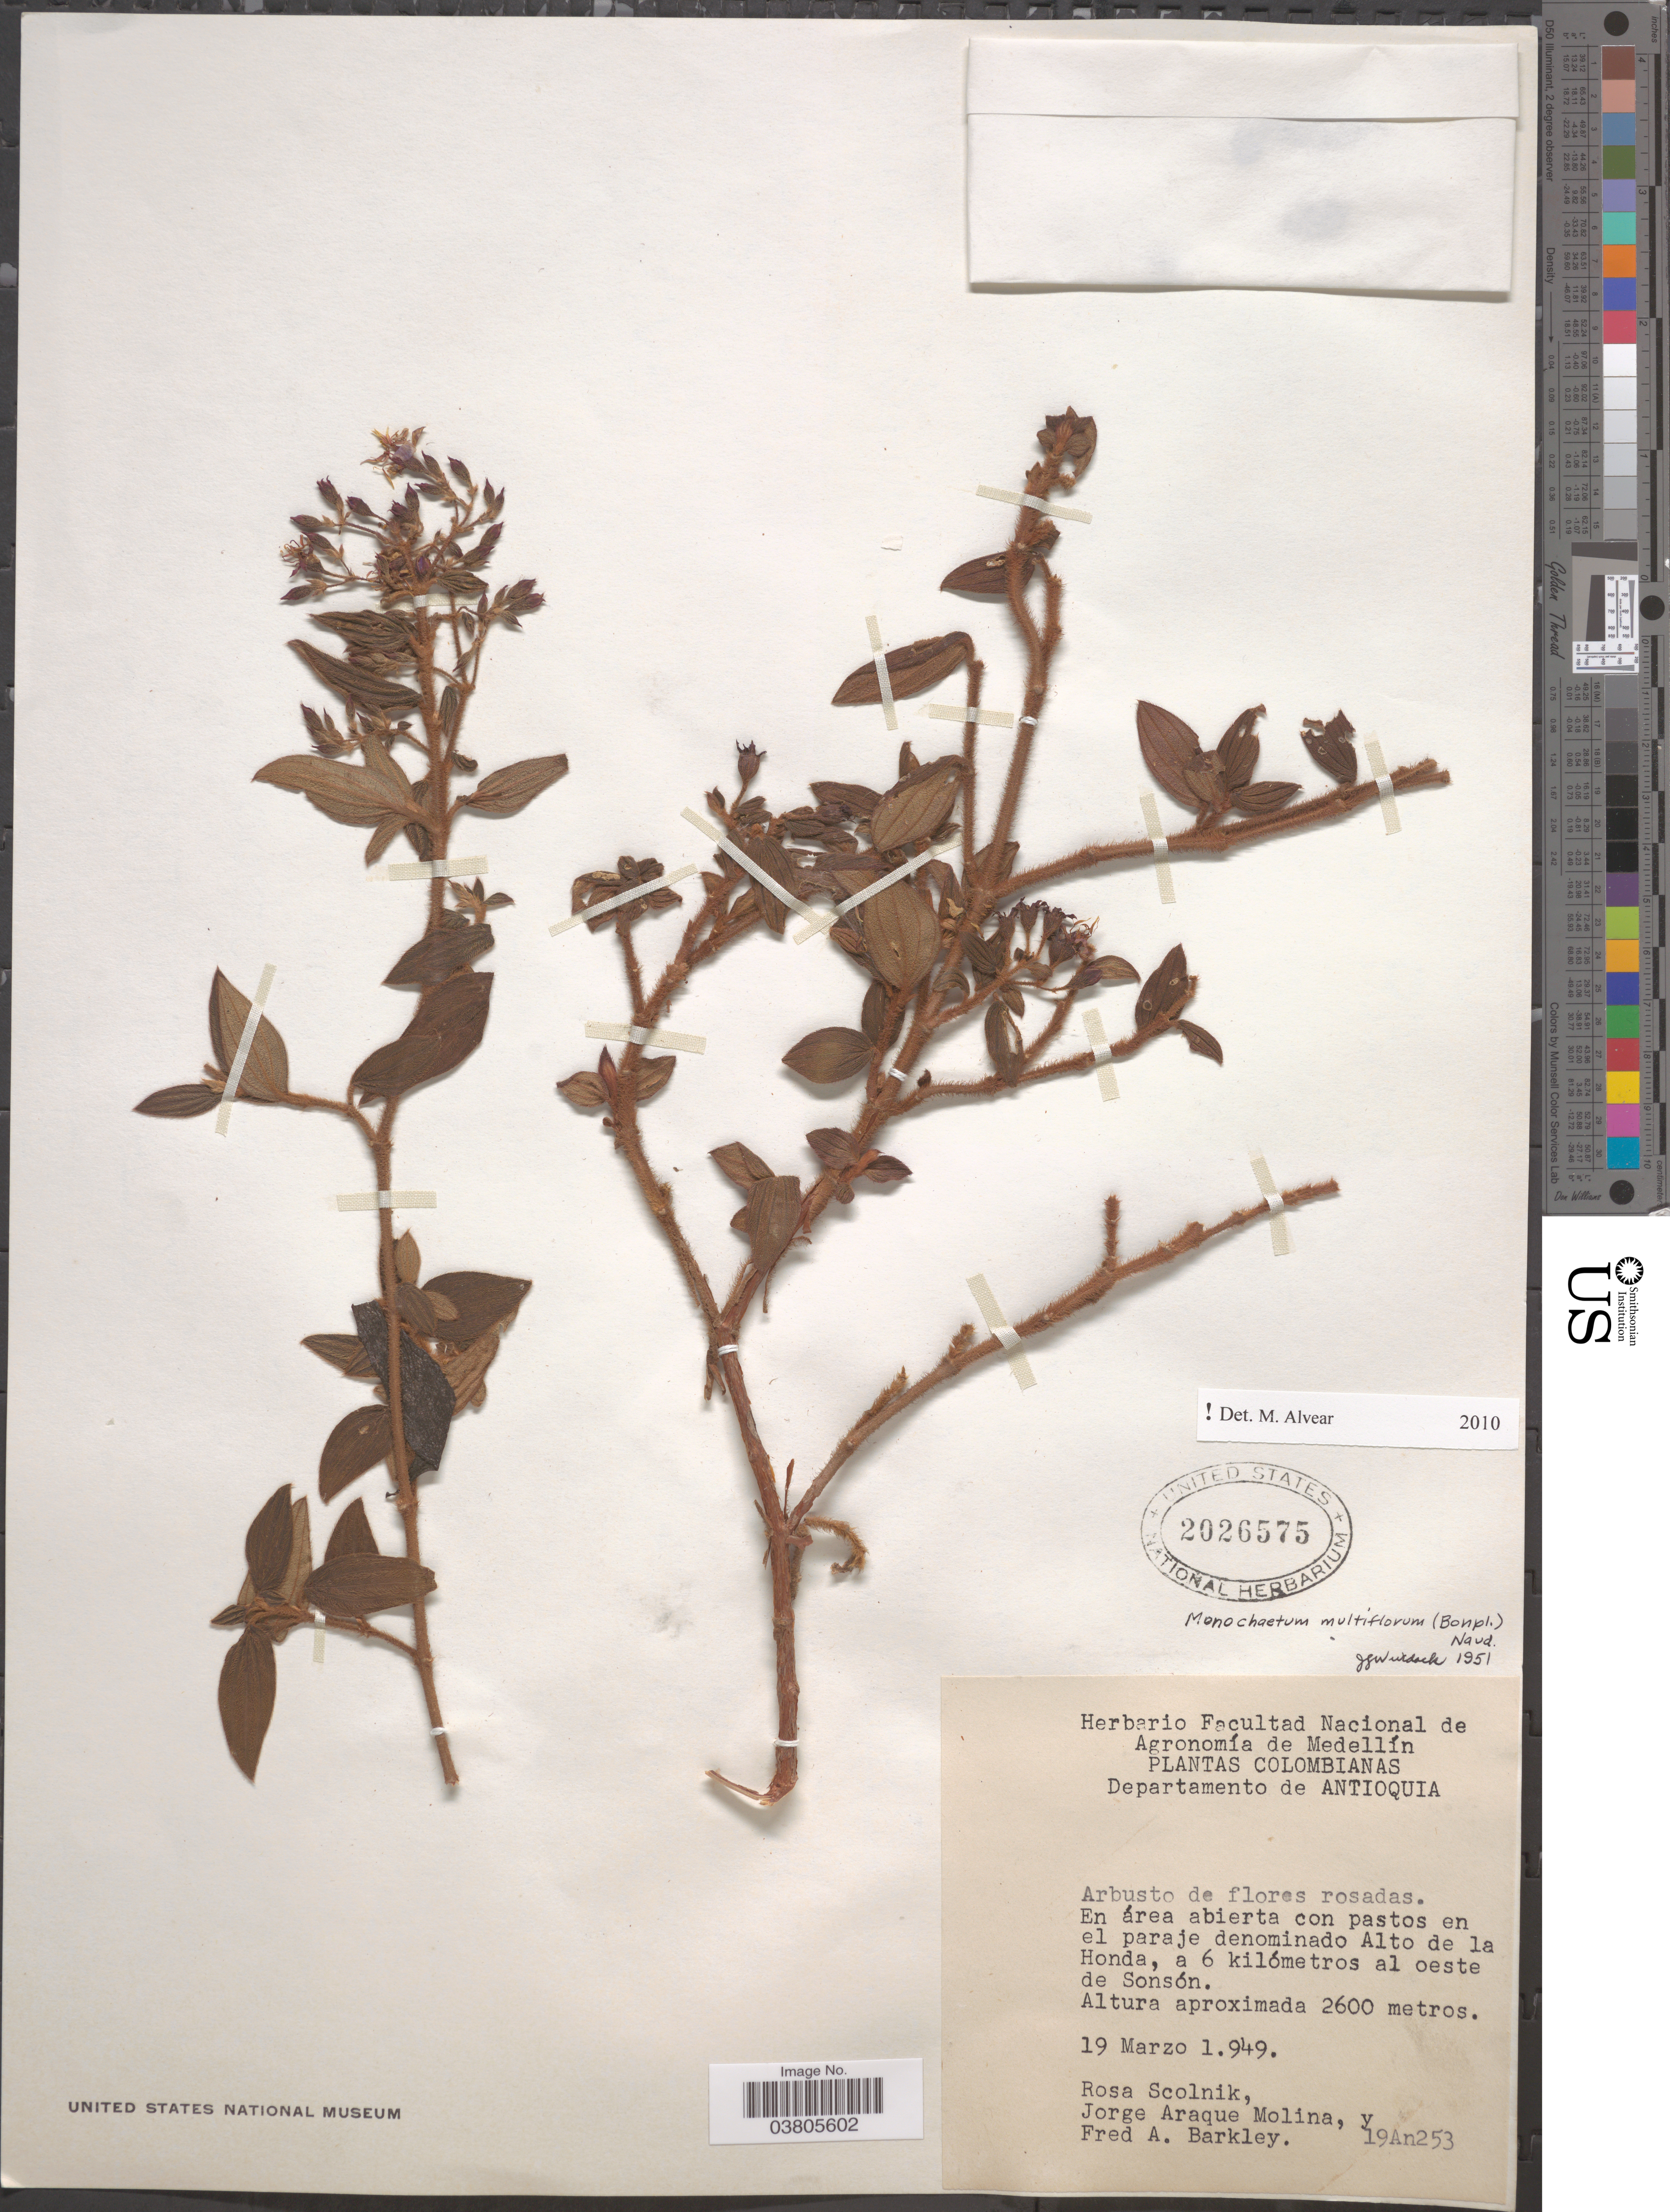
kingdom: Plantae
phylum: Tracheophyta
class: Magnoliopsida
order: Myrtales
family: Melastomataceae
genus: Monochaetum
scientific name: Monochaetum multiflorum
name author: (Bonpl.) Naudin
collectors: R. Scolnik, J. Araque Molina & F. A. Barkley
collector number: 19An253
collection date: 1949-03-19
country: Colombia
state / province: Antioquia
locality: Departamento de Antioquia. En área abierta con pastos en el paraje denominado Alto de la Honda, a 6 kilómetros al oeste de Sonsón.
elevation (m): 2600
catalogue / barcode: US 2026575